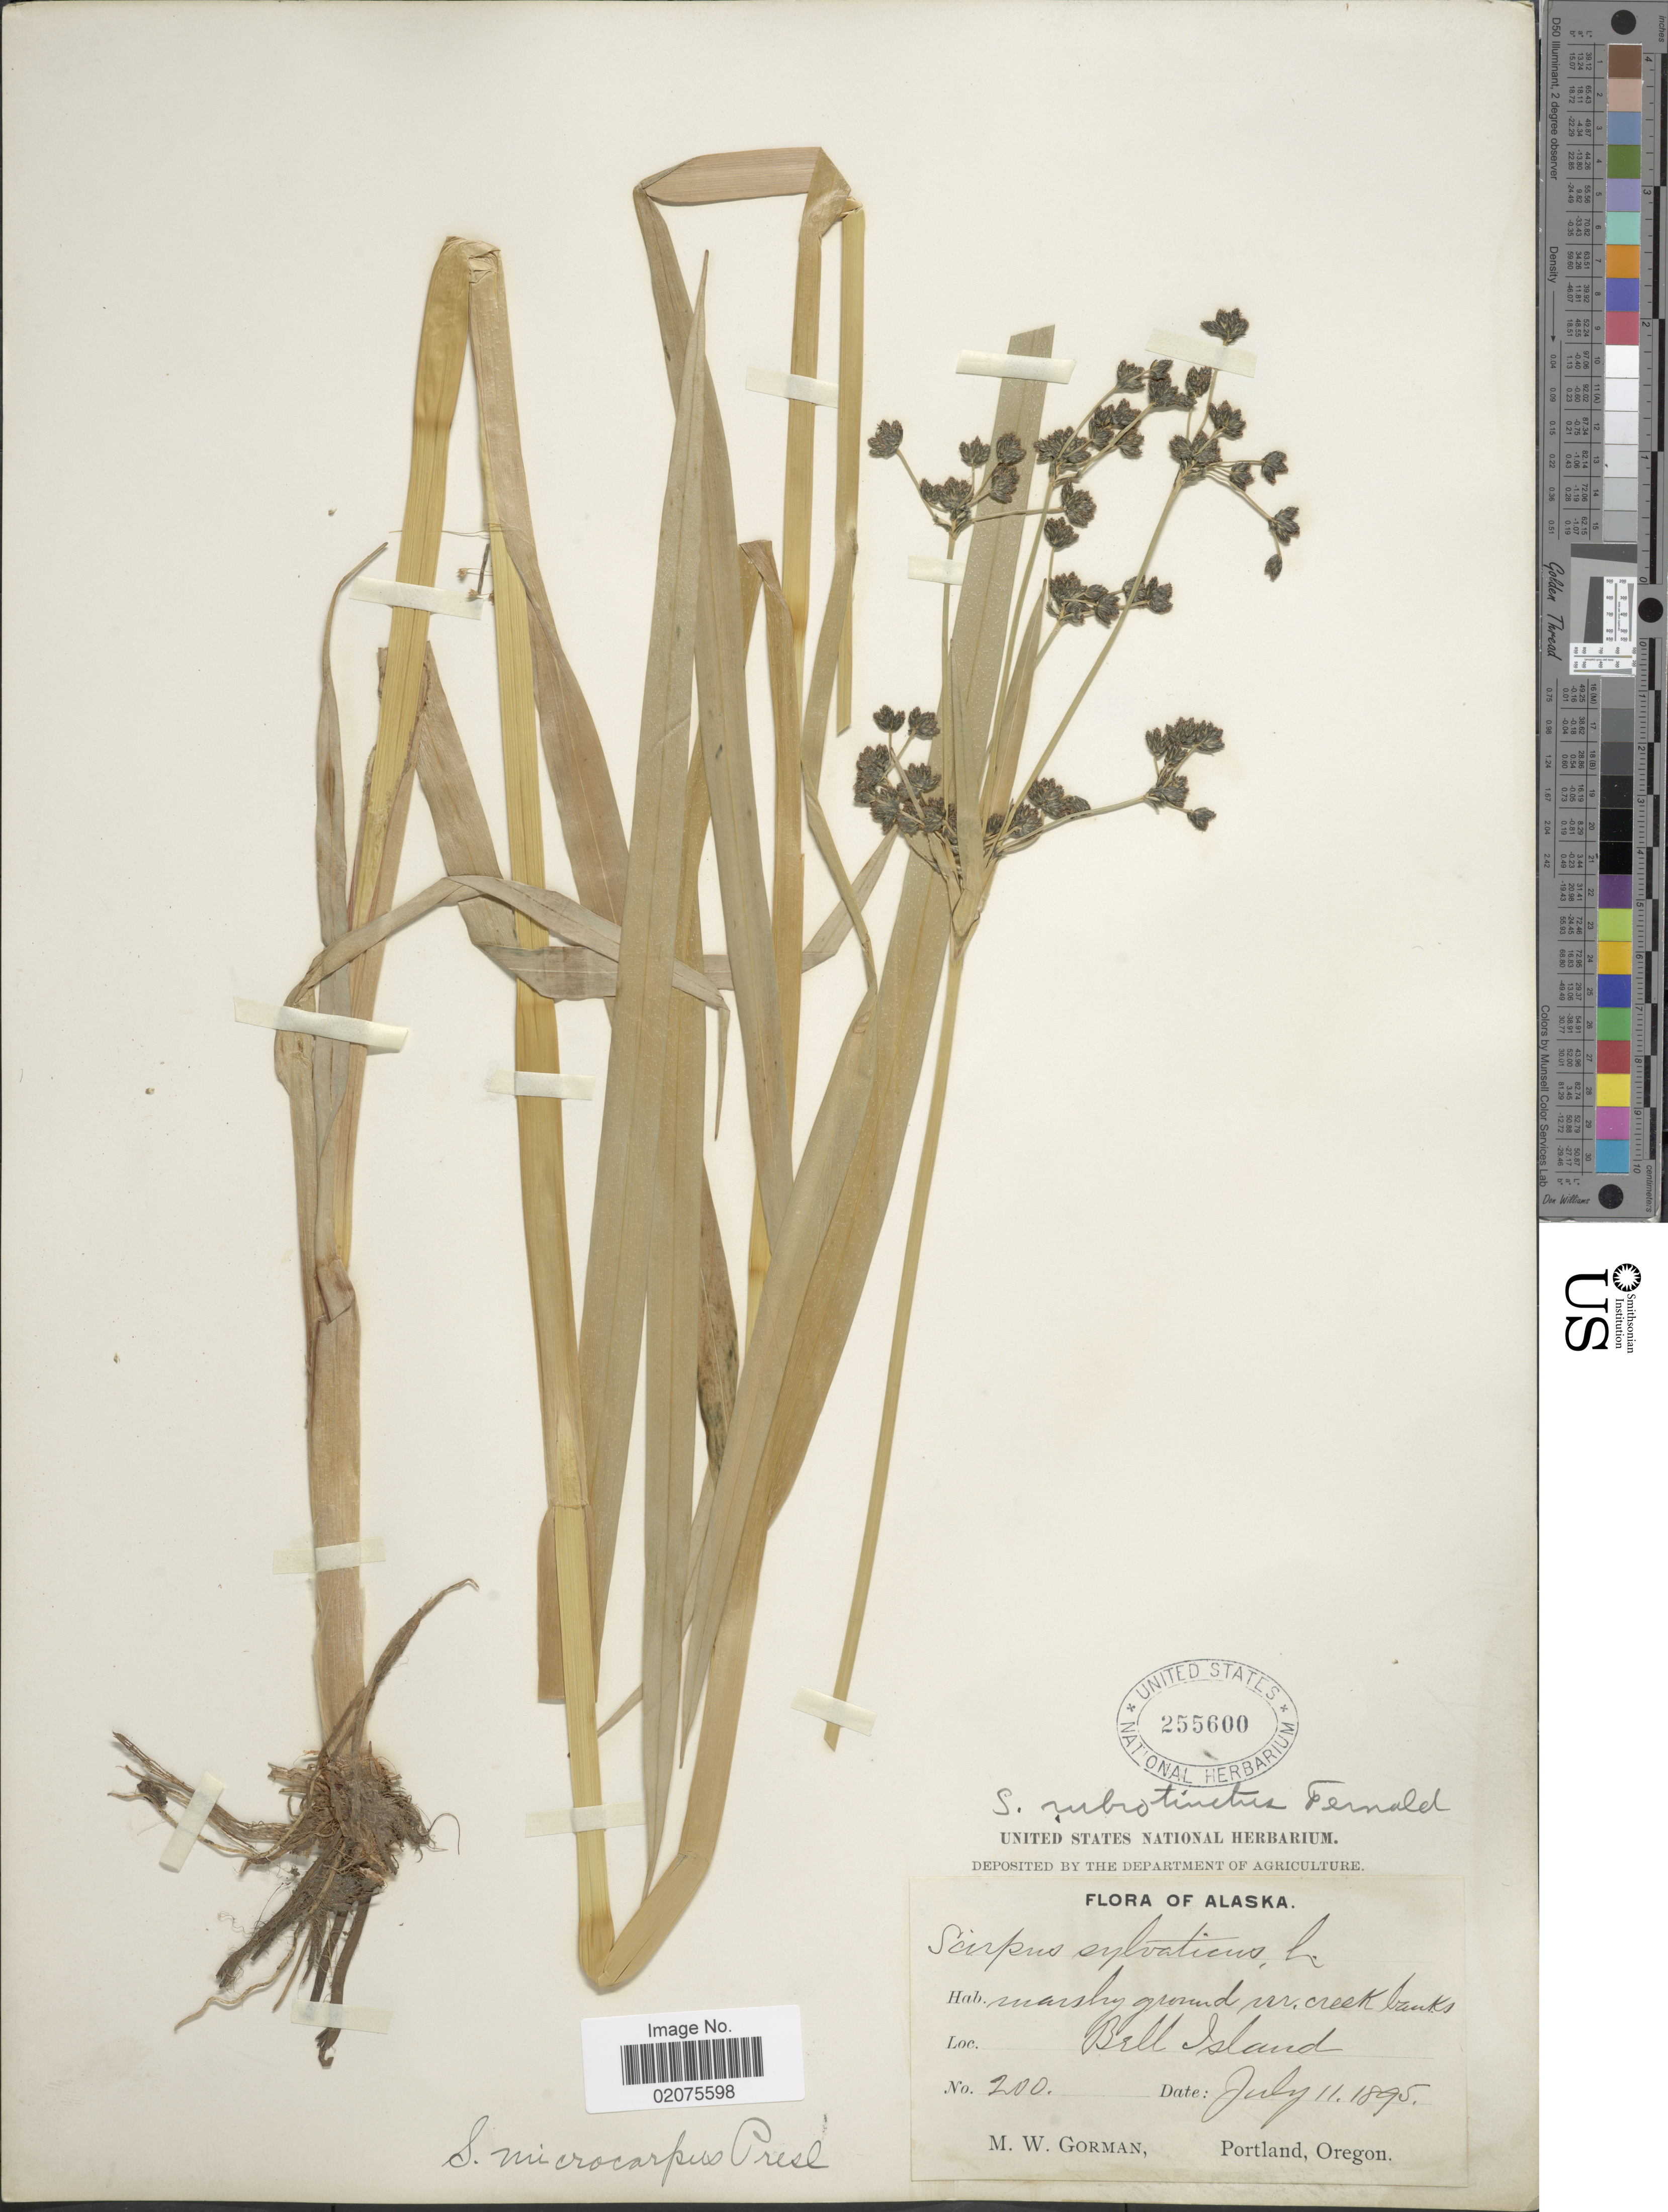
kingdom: Plantae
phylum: Tracheophyta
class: Liliopsida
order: Poales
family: Cyperaceae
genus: Scirpus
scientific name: Scirpus microcarpus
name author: J. Presl & C. Presl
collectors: M. W. Gorman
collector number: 200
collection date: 1895-07-11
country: United States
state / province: Alaska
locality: Marshy ground in creek banks. Bell Island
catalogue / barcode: US 255600